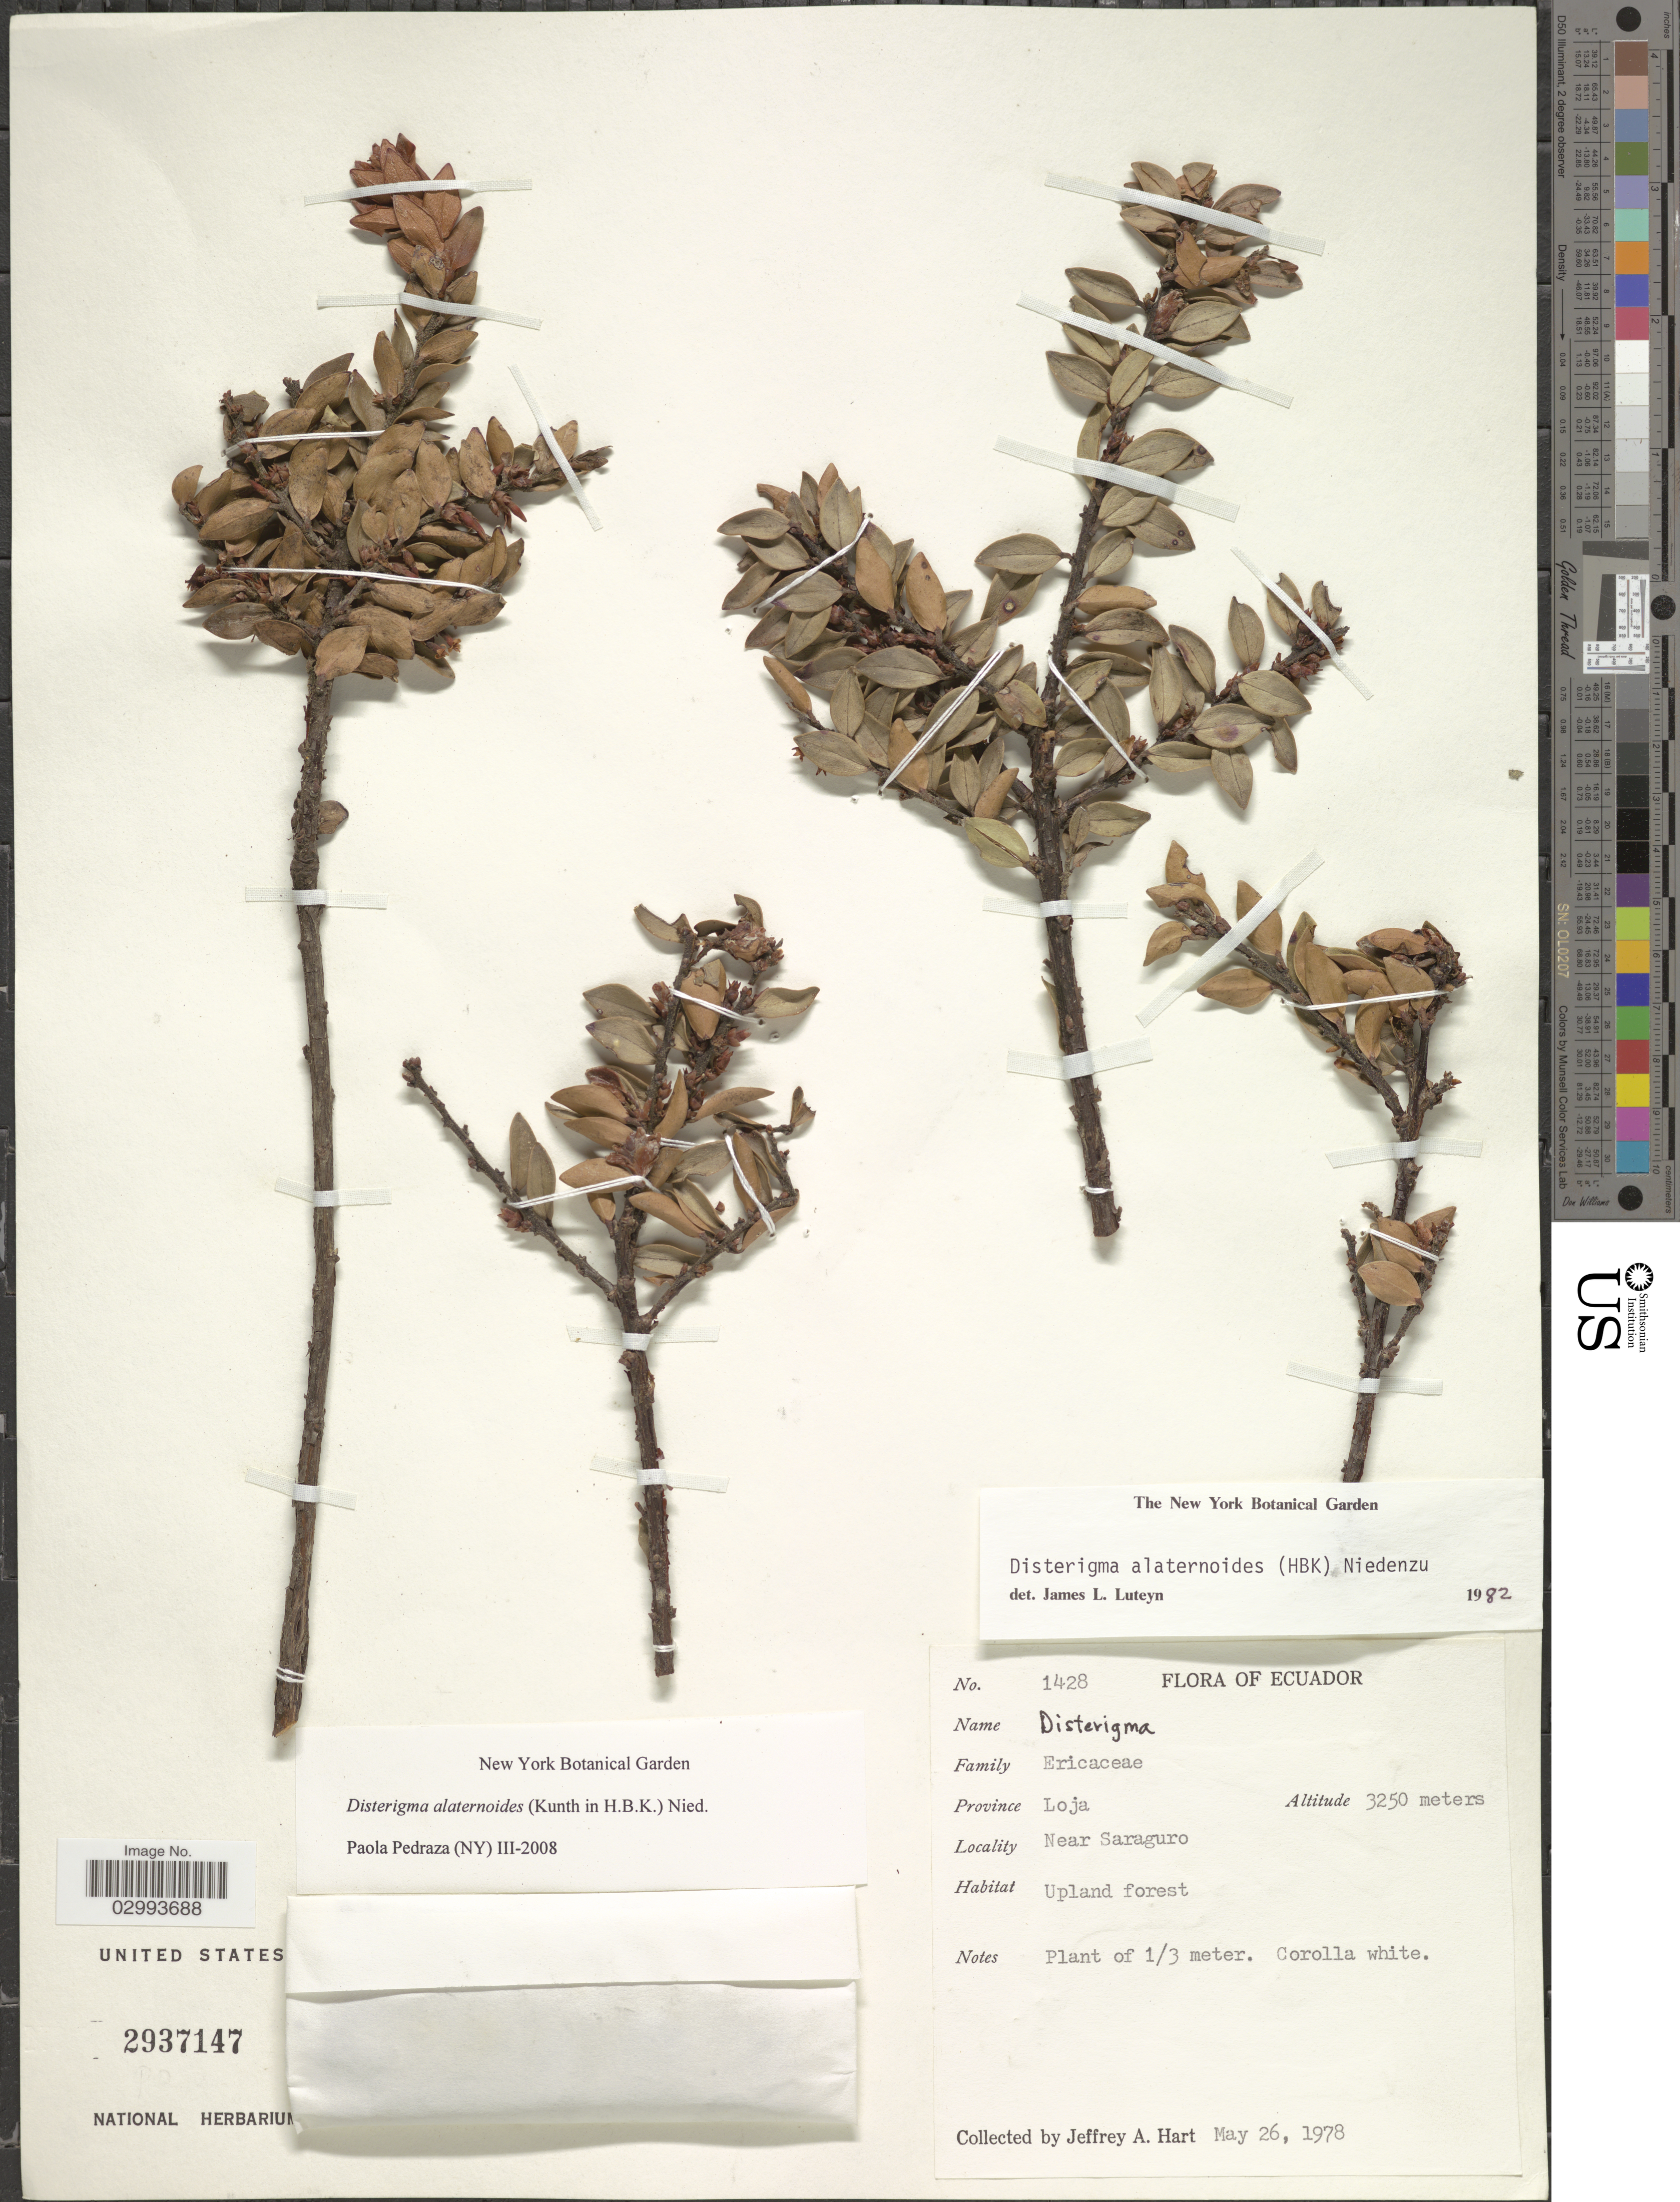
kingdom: Plantae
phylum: Tracheophyta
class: Magnoliopsida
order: Ericales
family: Ericaceae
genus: Disterigma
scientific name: Disterigma alaternoides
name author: (Kunth) Nied.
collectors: J. A. Hart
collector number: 1428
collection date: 1978-05-26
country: Ecuador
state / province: Loja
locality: Near Saraguro.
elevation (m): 3250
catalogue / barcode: US 2937147